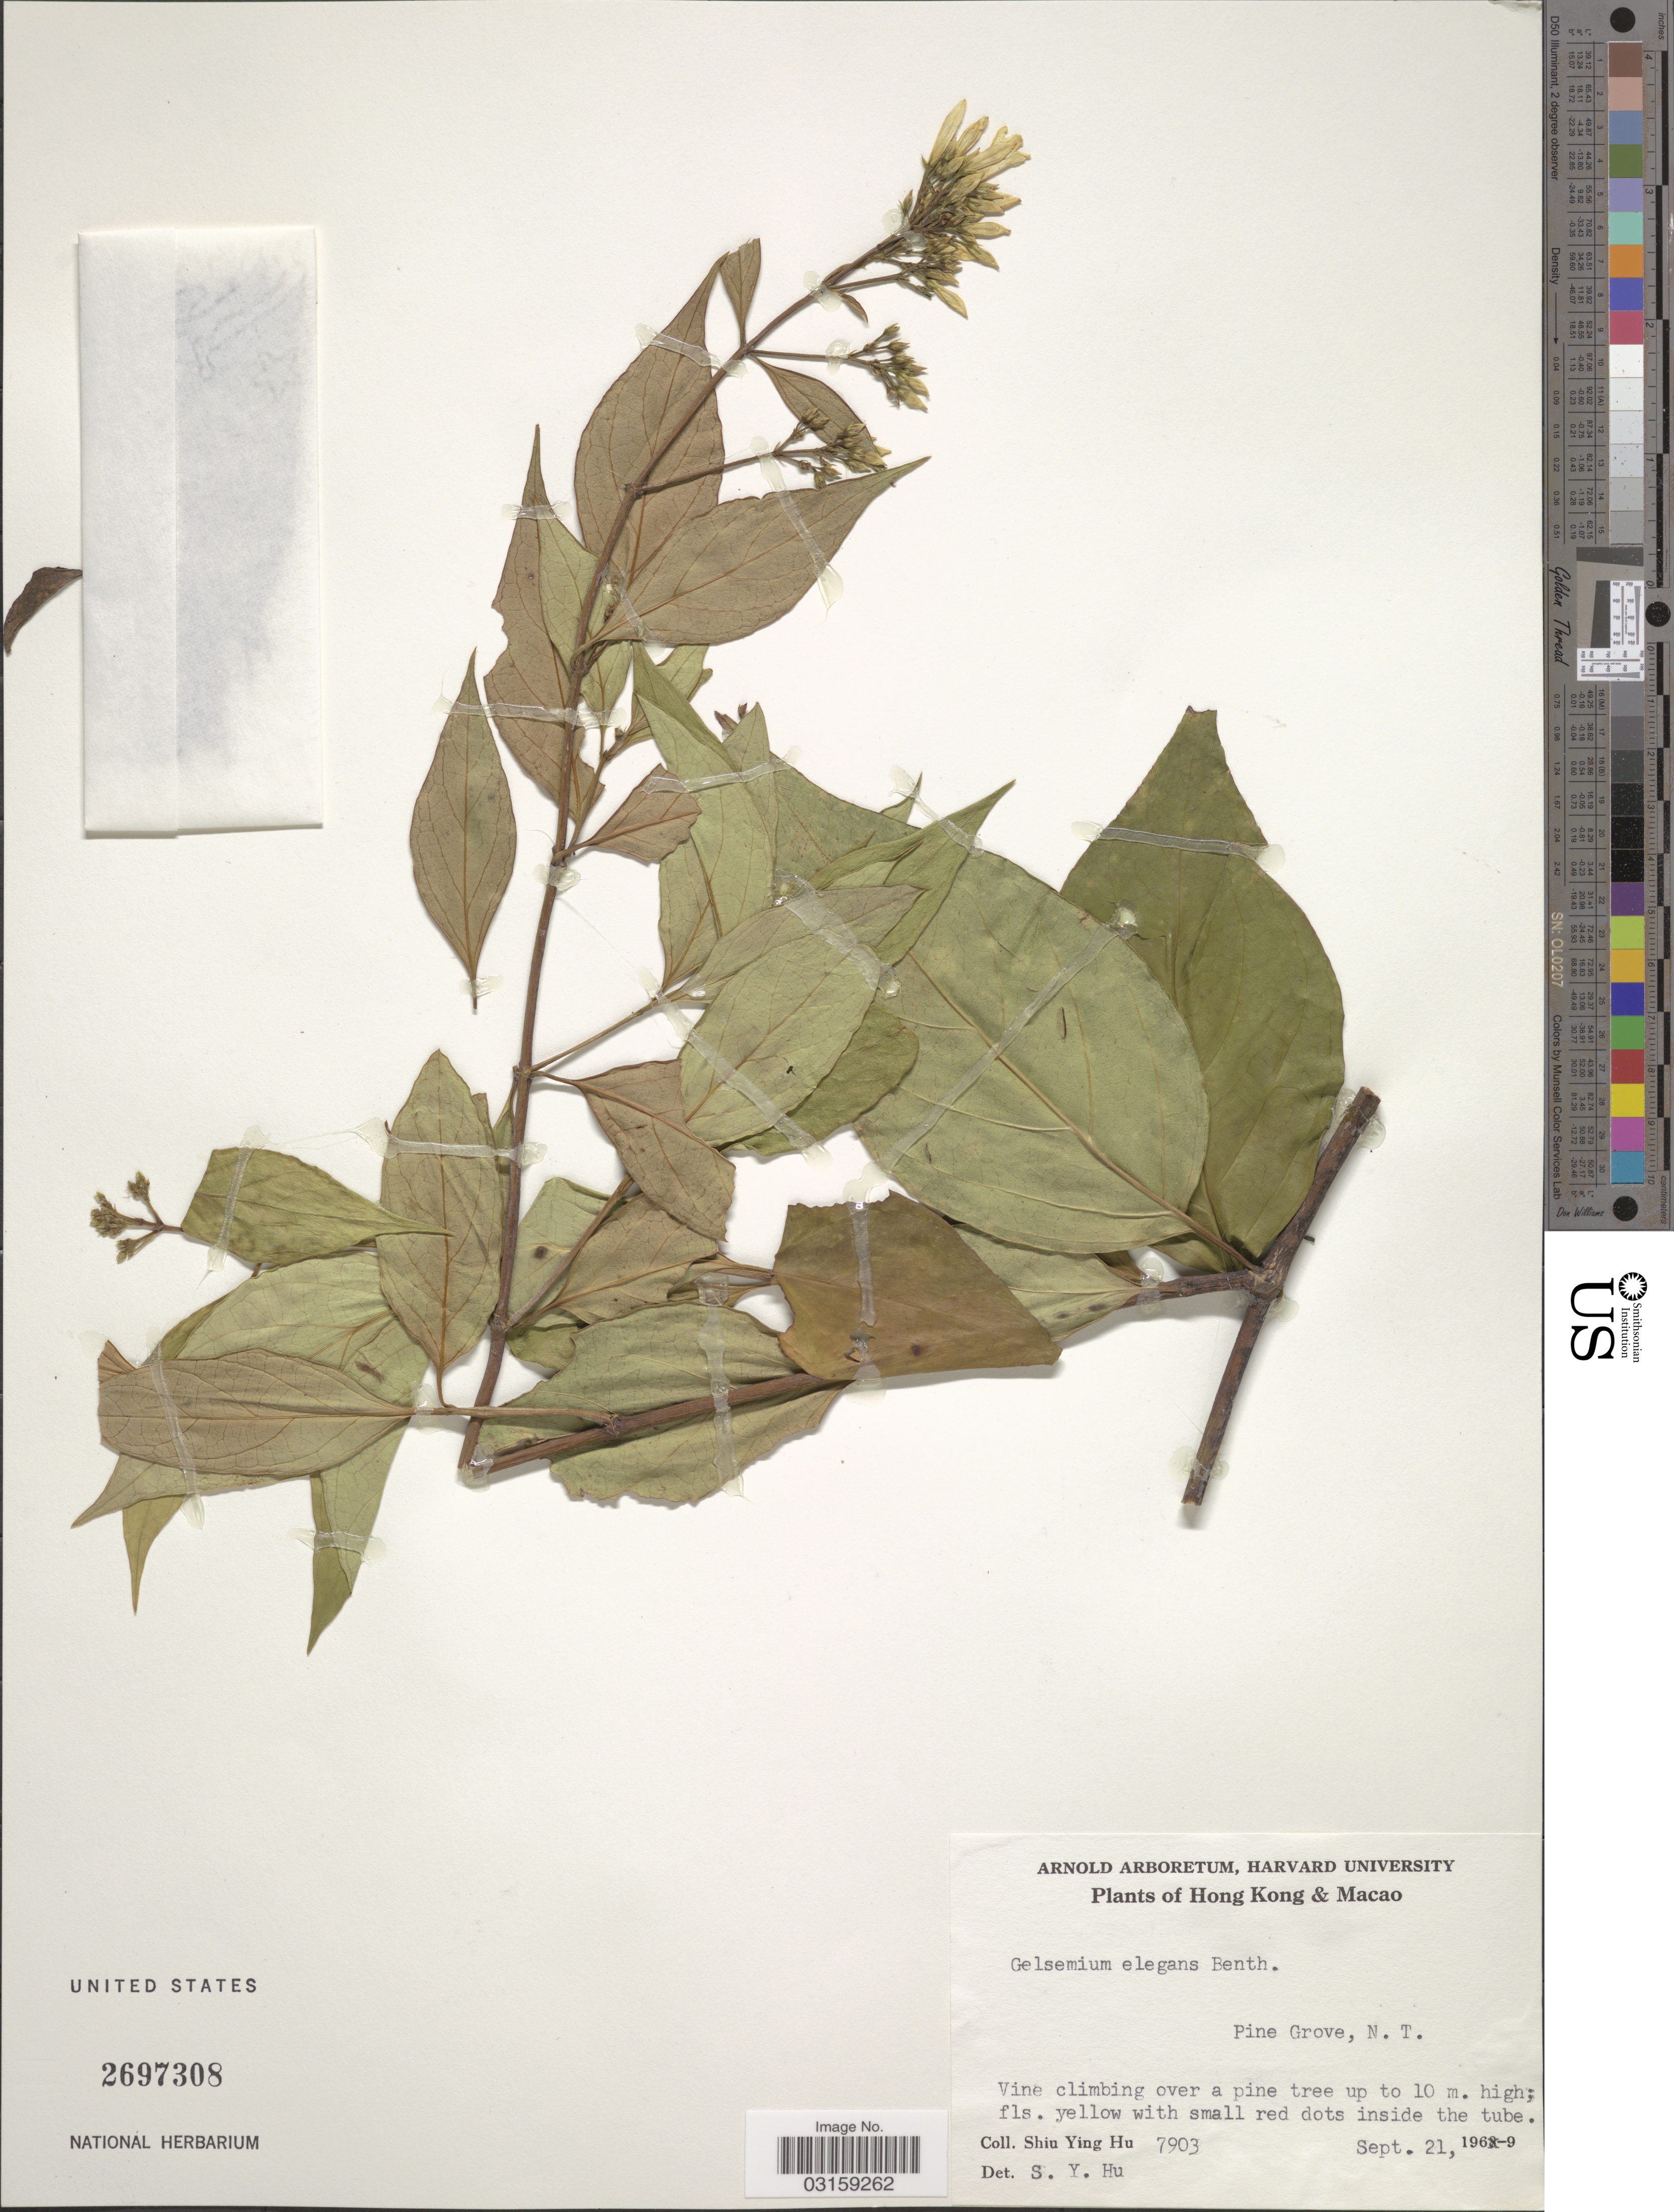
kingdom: Plantae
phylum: Tracheophyta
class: Magnoliopsida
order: Gentianales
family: Gelsemiaceae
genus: Gelsemium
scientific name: Gelsemium elegans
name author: (Gardner & Chapm.) Benth.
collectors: S. Y. Hu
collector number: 7903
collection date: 1969-09-21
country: China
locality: Hong Kong & Macao. Pine Grove, N. T.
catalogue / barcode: US 2697308